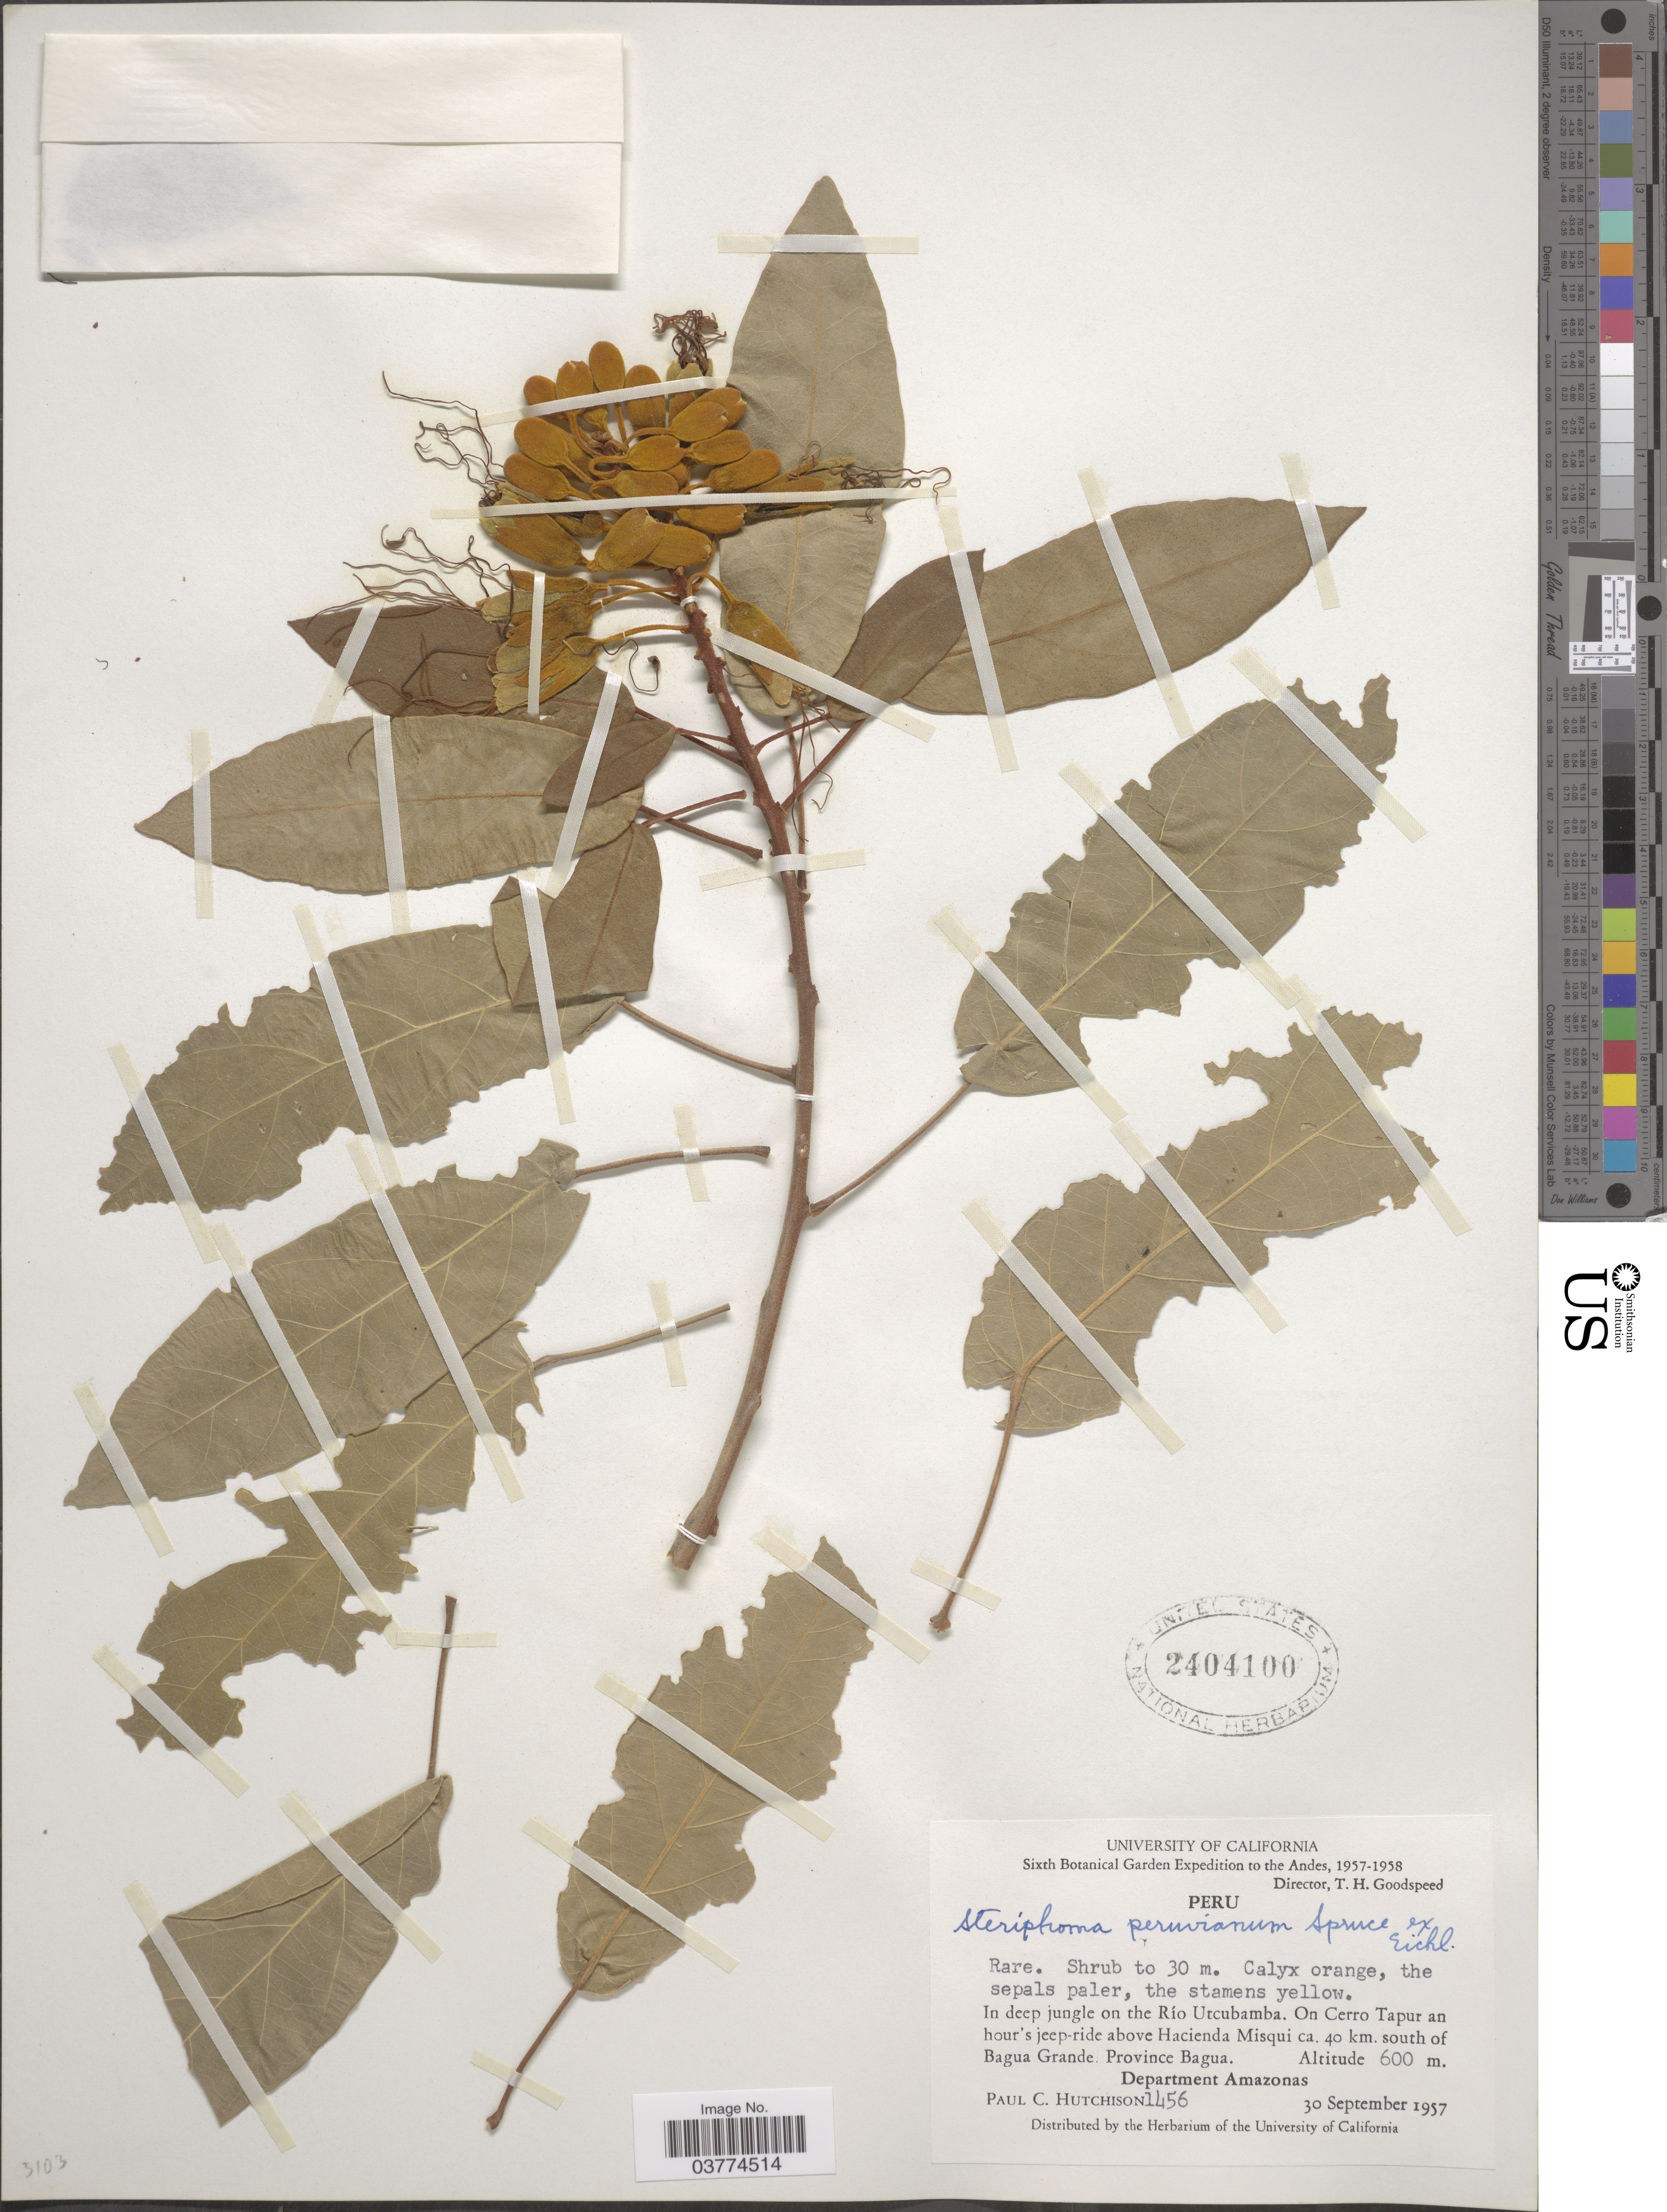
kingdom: Plantae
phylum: Tracheophyta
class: Magnoliopsida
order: Brassicales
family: Capparaceae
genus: Steriphoma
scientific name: Steriphoma peruvianum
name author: Spruce ex Eichler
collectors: P. C. Hutchison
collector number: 1456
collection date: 1957-09-30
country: Peru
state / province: Amazonas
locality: In deep jungle on the Río Utcubamba. On Cerro Tapur an hour's jeep-ride above Hacienda Misqui ca. 40 km. south of Bagua Grande. Province Bagua. Department Amazonas.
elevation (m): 600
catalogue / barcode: US 2404100